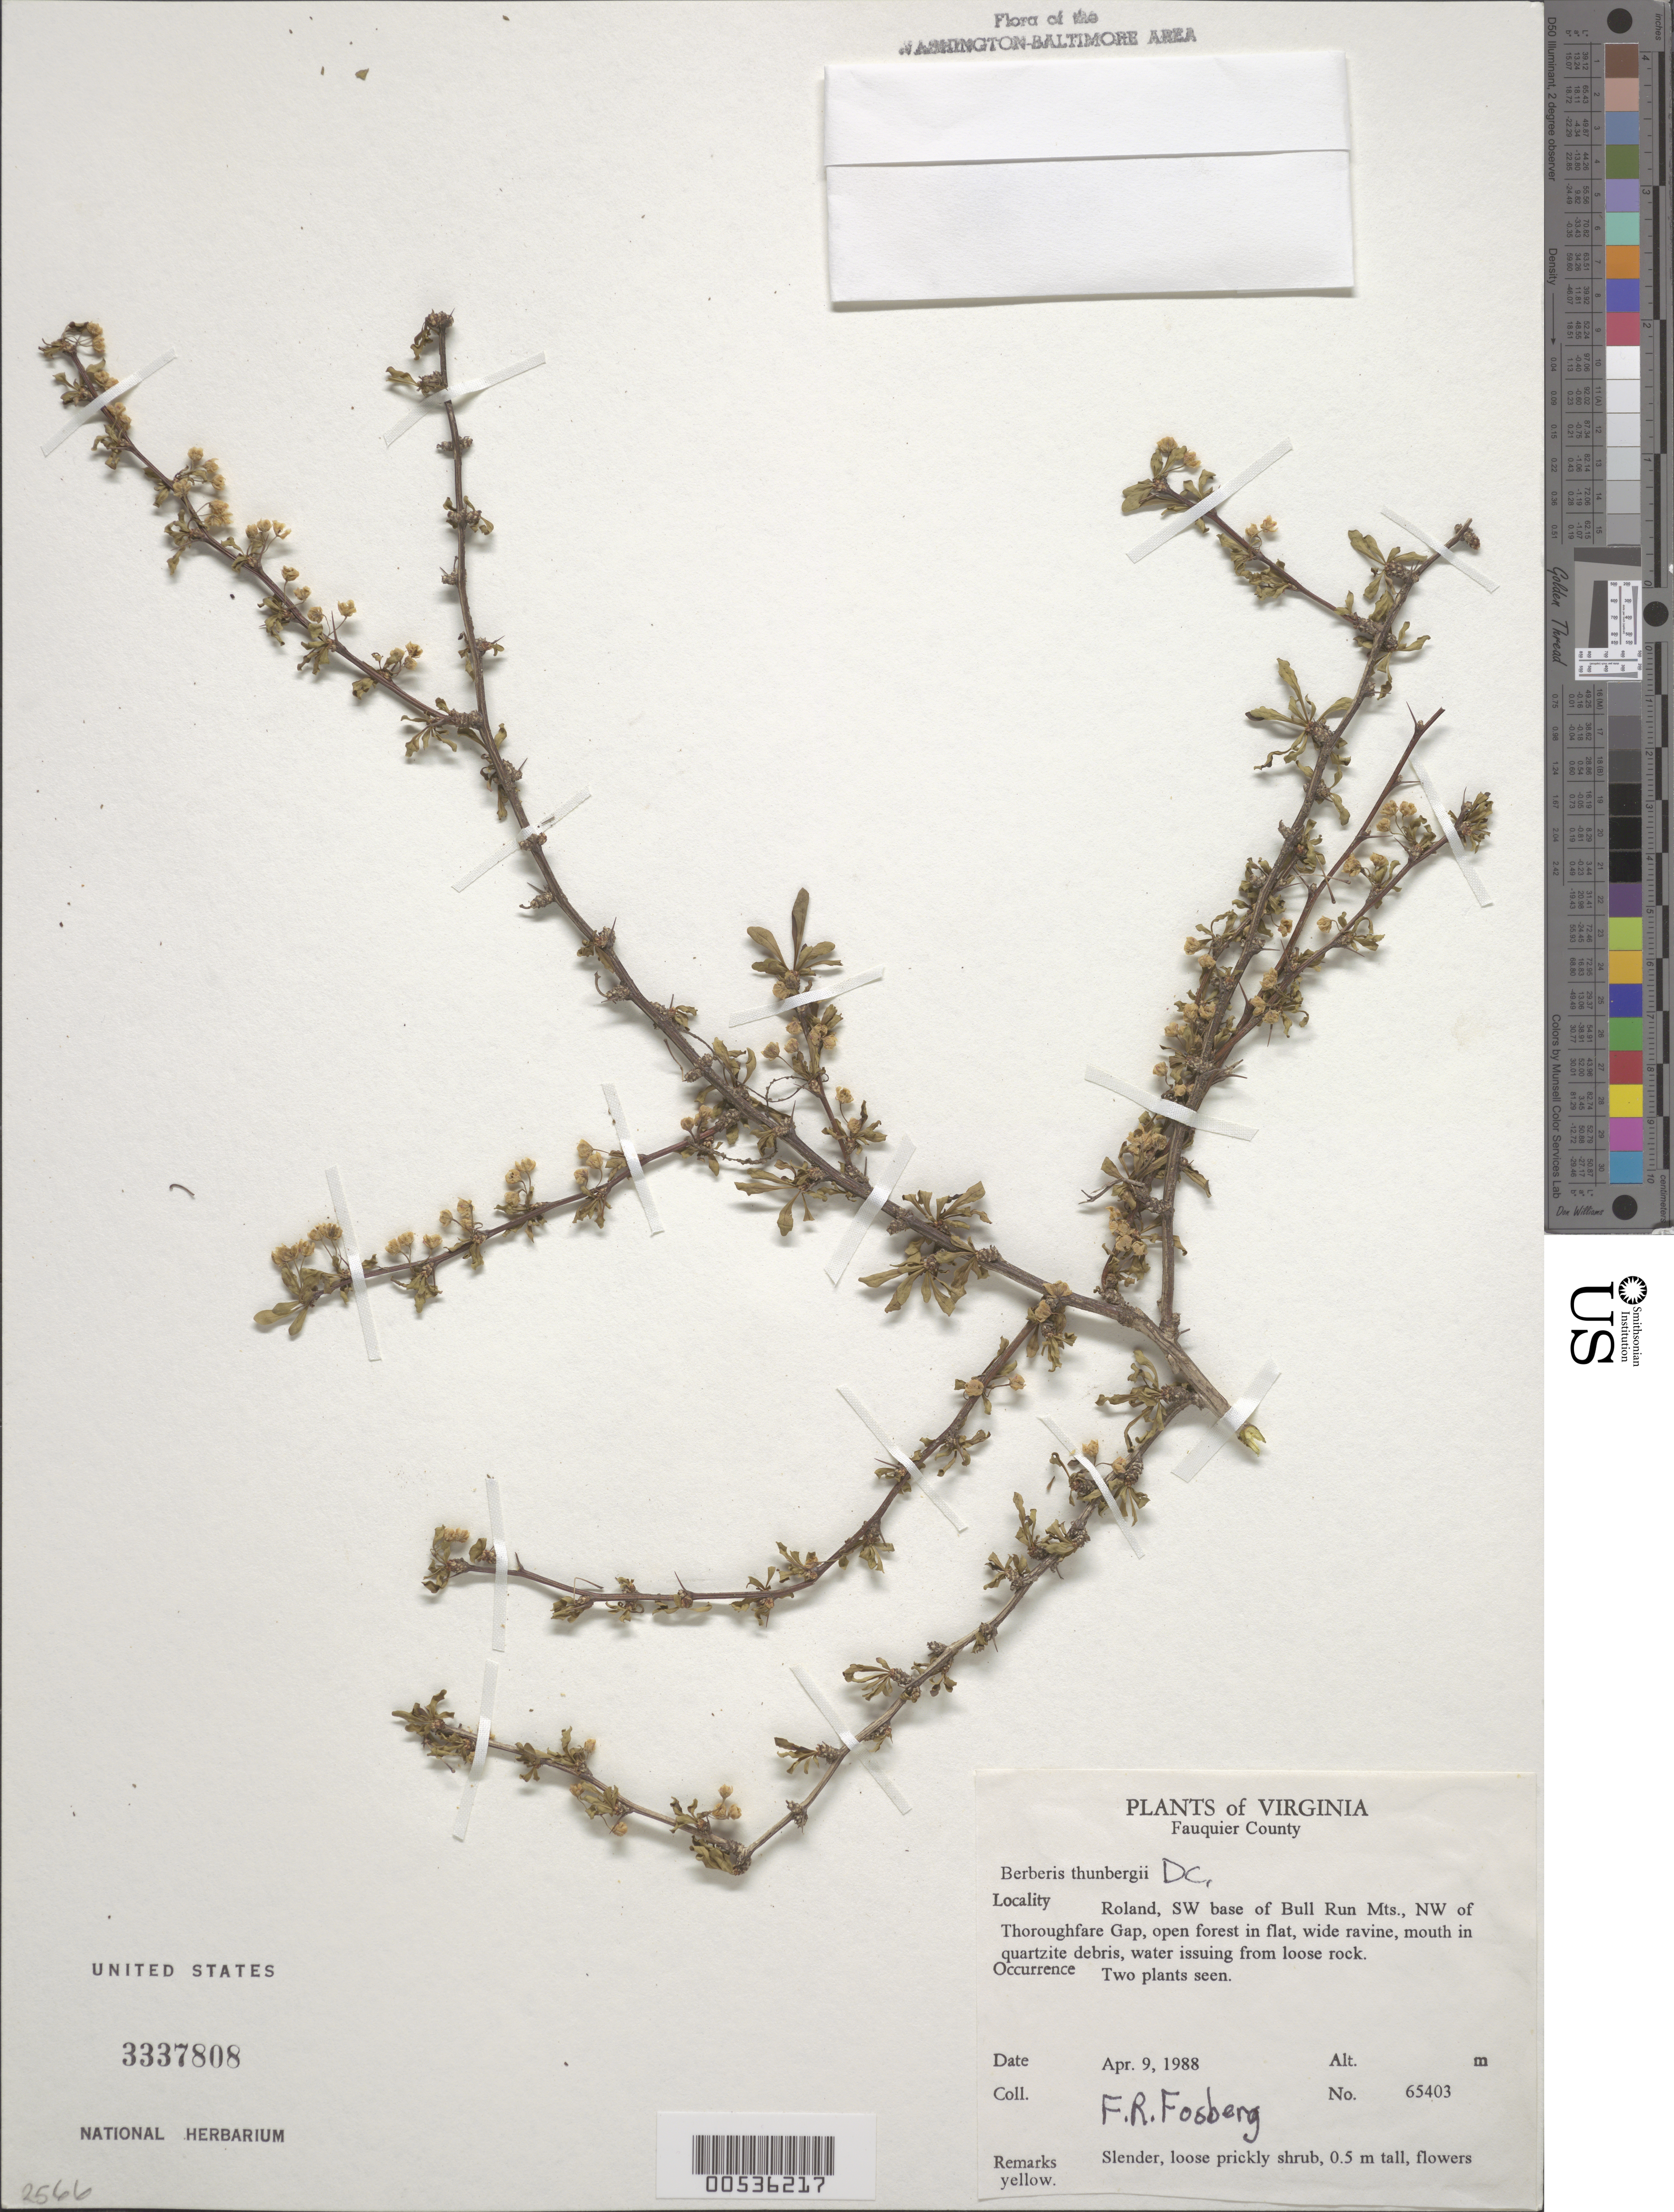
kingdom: Plantae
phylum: Tracheophyta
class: Magnoliopsida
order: Ranunculales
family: Berberidaceae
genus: Berberis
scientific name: Berberis thunbergii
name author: DC.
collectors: F. R. Fosberg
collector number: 65403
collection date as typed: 09 Apr 1988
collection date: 1988-04-09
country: United States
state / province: Virginia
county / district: Fauquier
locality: Roland, SW base of Bull Run Mts., NW of Thorofare Gap Bull Run Mts.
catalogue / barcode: US 3337808